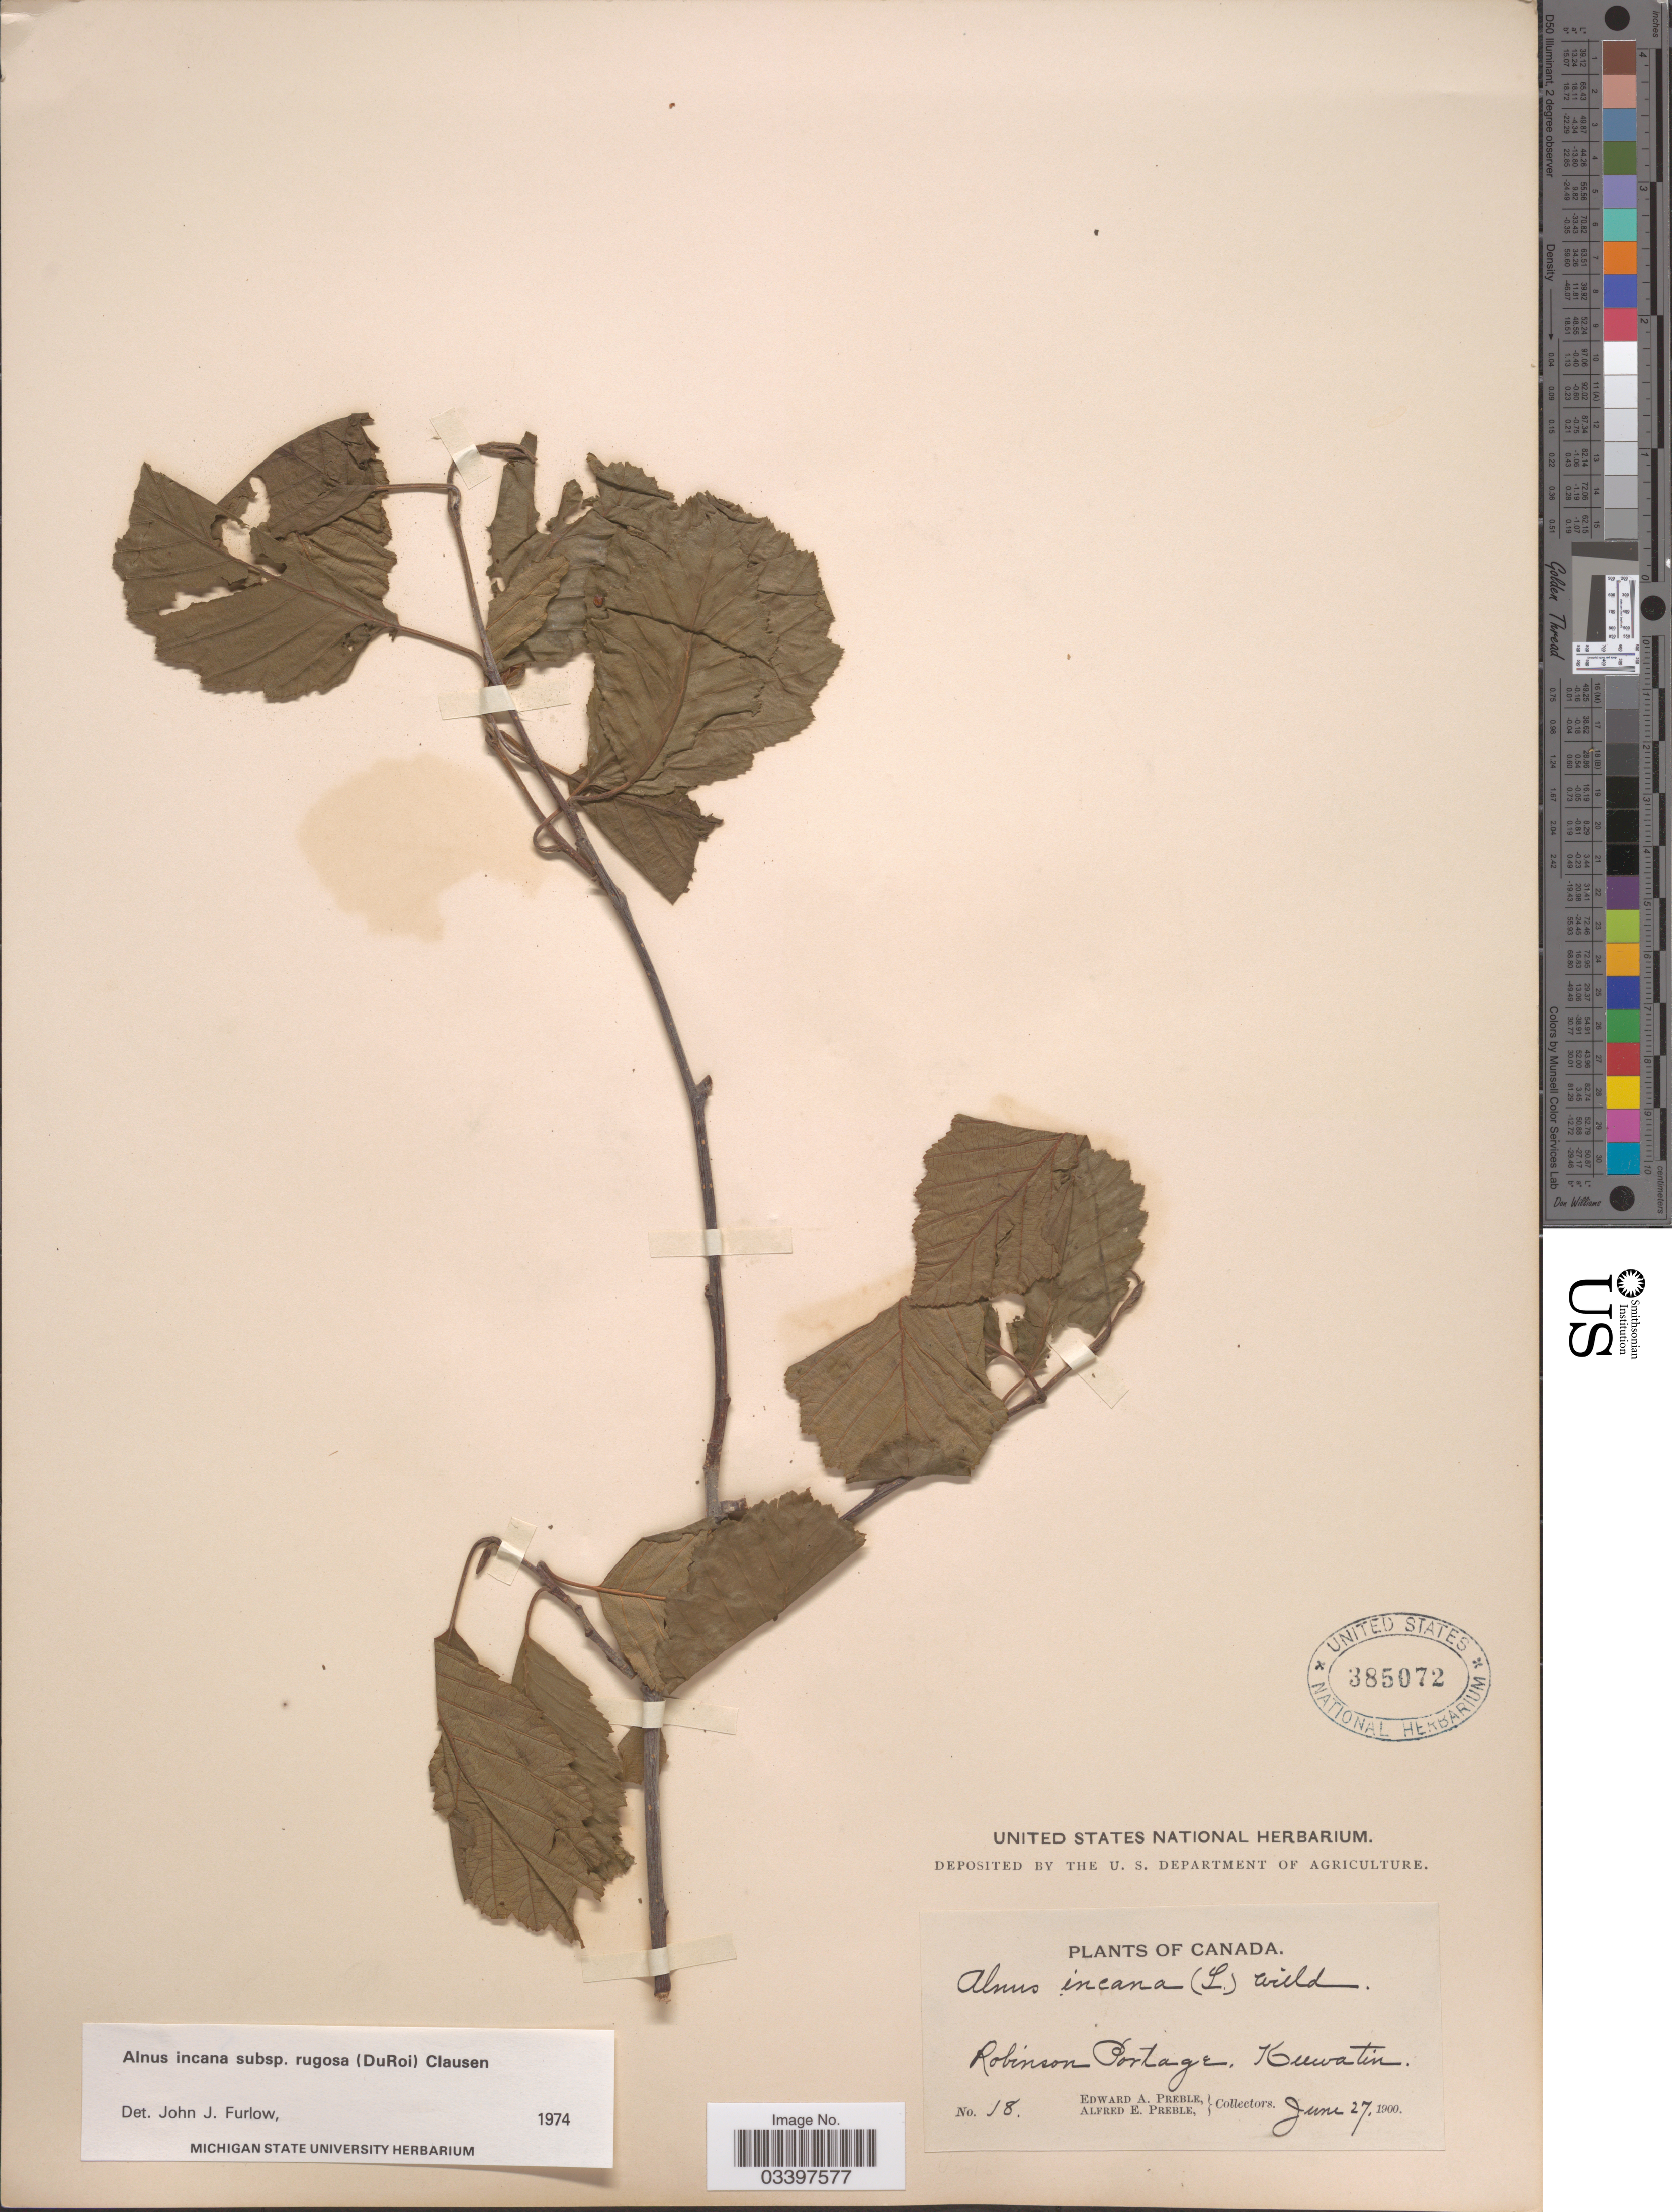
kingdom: Plantae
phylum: Tracheophyta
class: Magnoliopsida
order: Fagales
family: Betulaceae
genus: Alnus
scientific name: Alnus incana subsp. rugosa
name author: (Du Roi) R.T. Clausen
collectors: E. Preble & A. Preble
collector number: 18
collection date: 1900-06-27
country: Canada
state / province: Nunavut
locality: Robinson Portage, Keewatin.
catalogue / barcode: US 385072